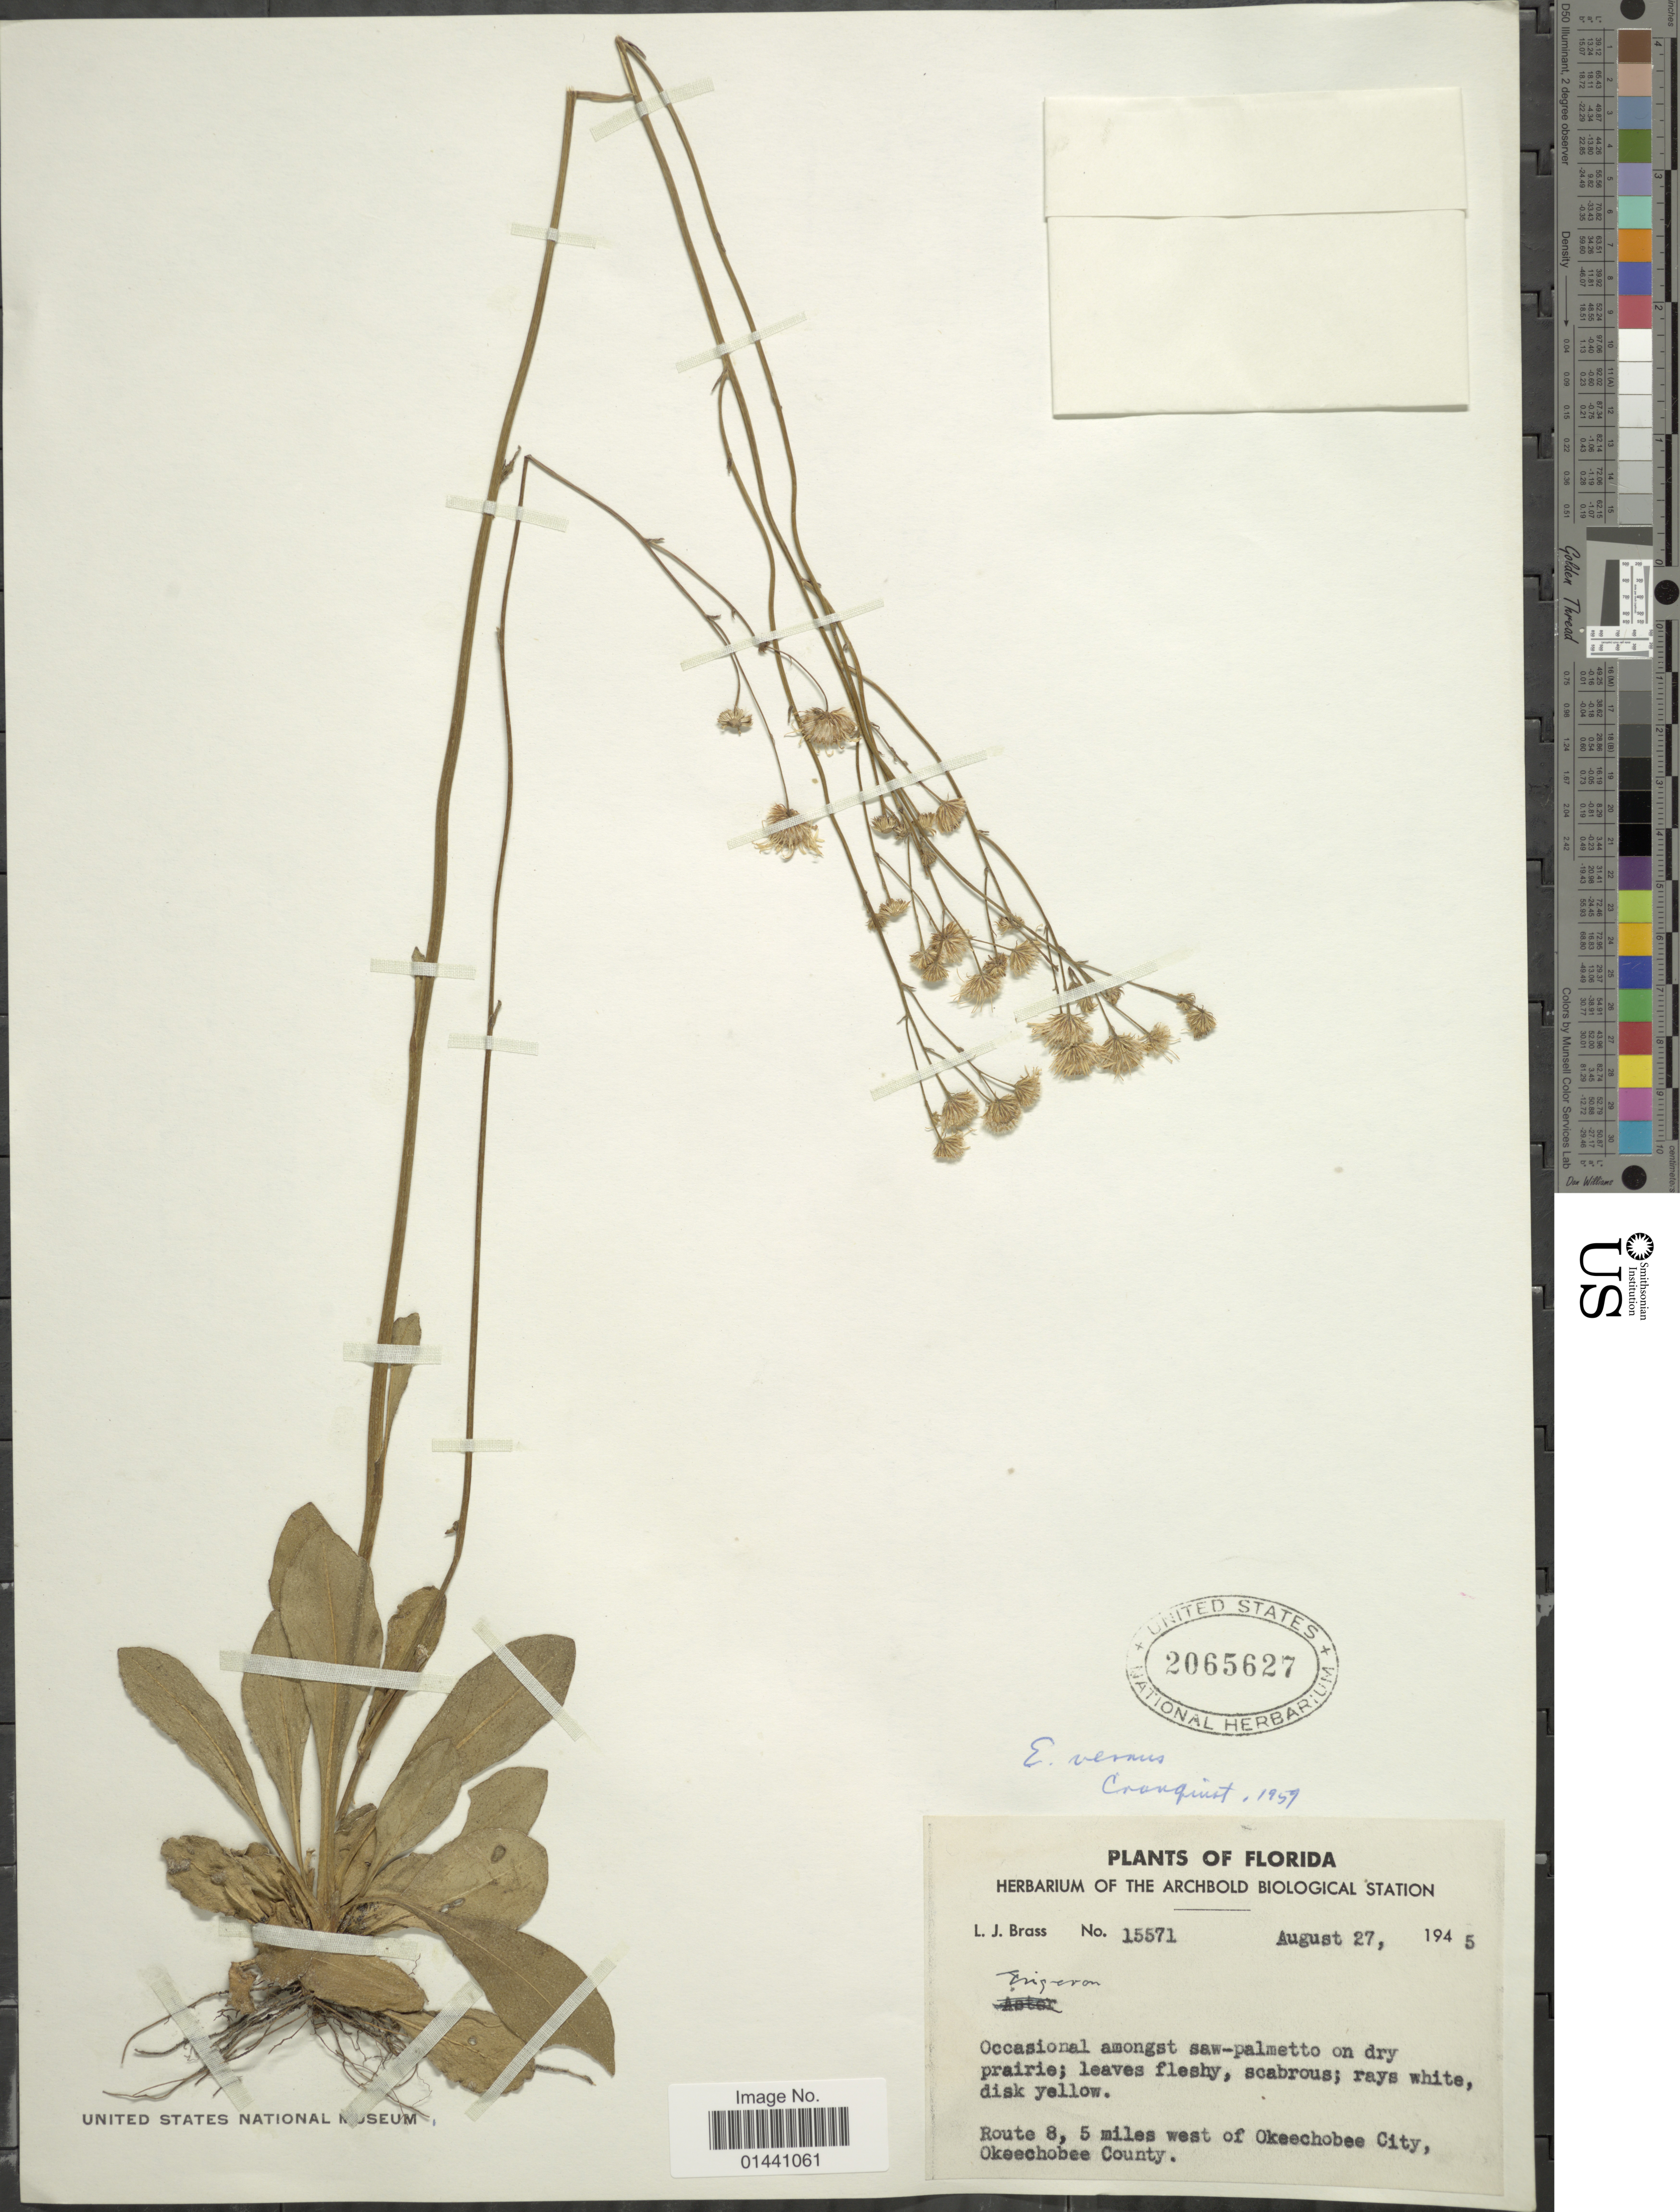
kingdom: Plantae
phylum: Tracheophyta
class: Magnoliopsida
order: Asterales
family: Asteraceae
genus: Erigeron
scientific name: Erigeron vernus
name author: (L.) Torr. & A. Gray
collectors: L. J. Brass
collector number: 15571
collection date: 1945-08-27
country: United States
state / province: Florida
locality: Occasional amongst saw-palmetto on dry prairie; Route 8, 5 mile of Okeechobee City, Okeechobee County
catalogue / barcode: US 2065627